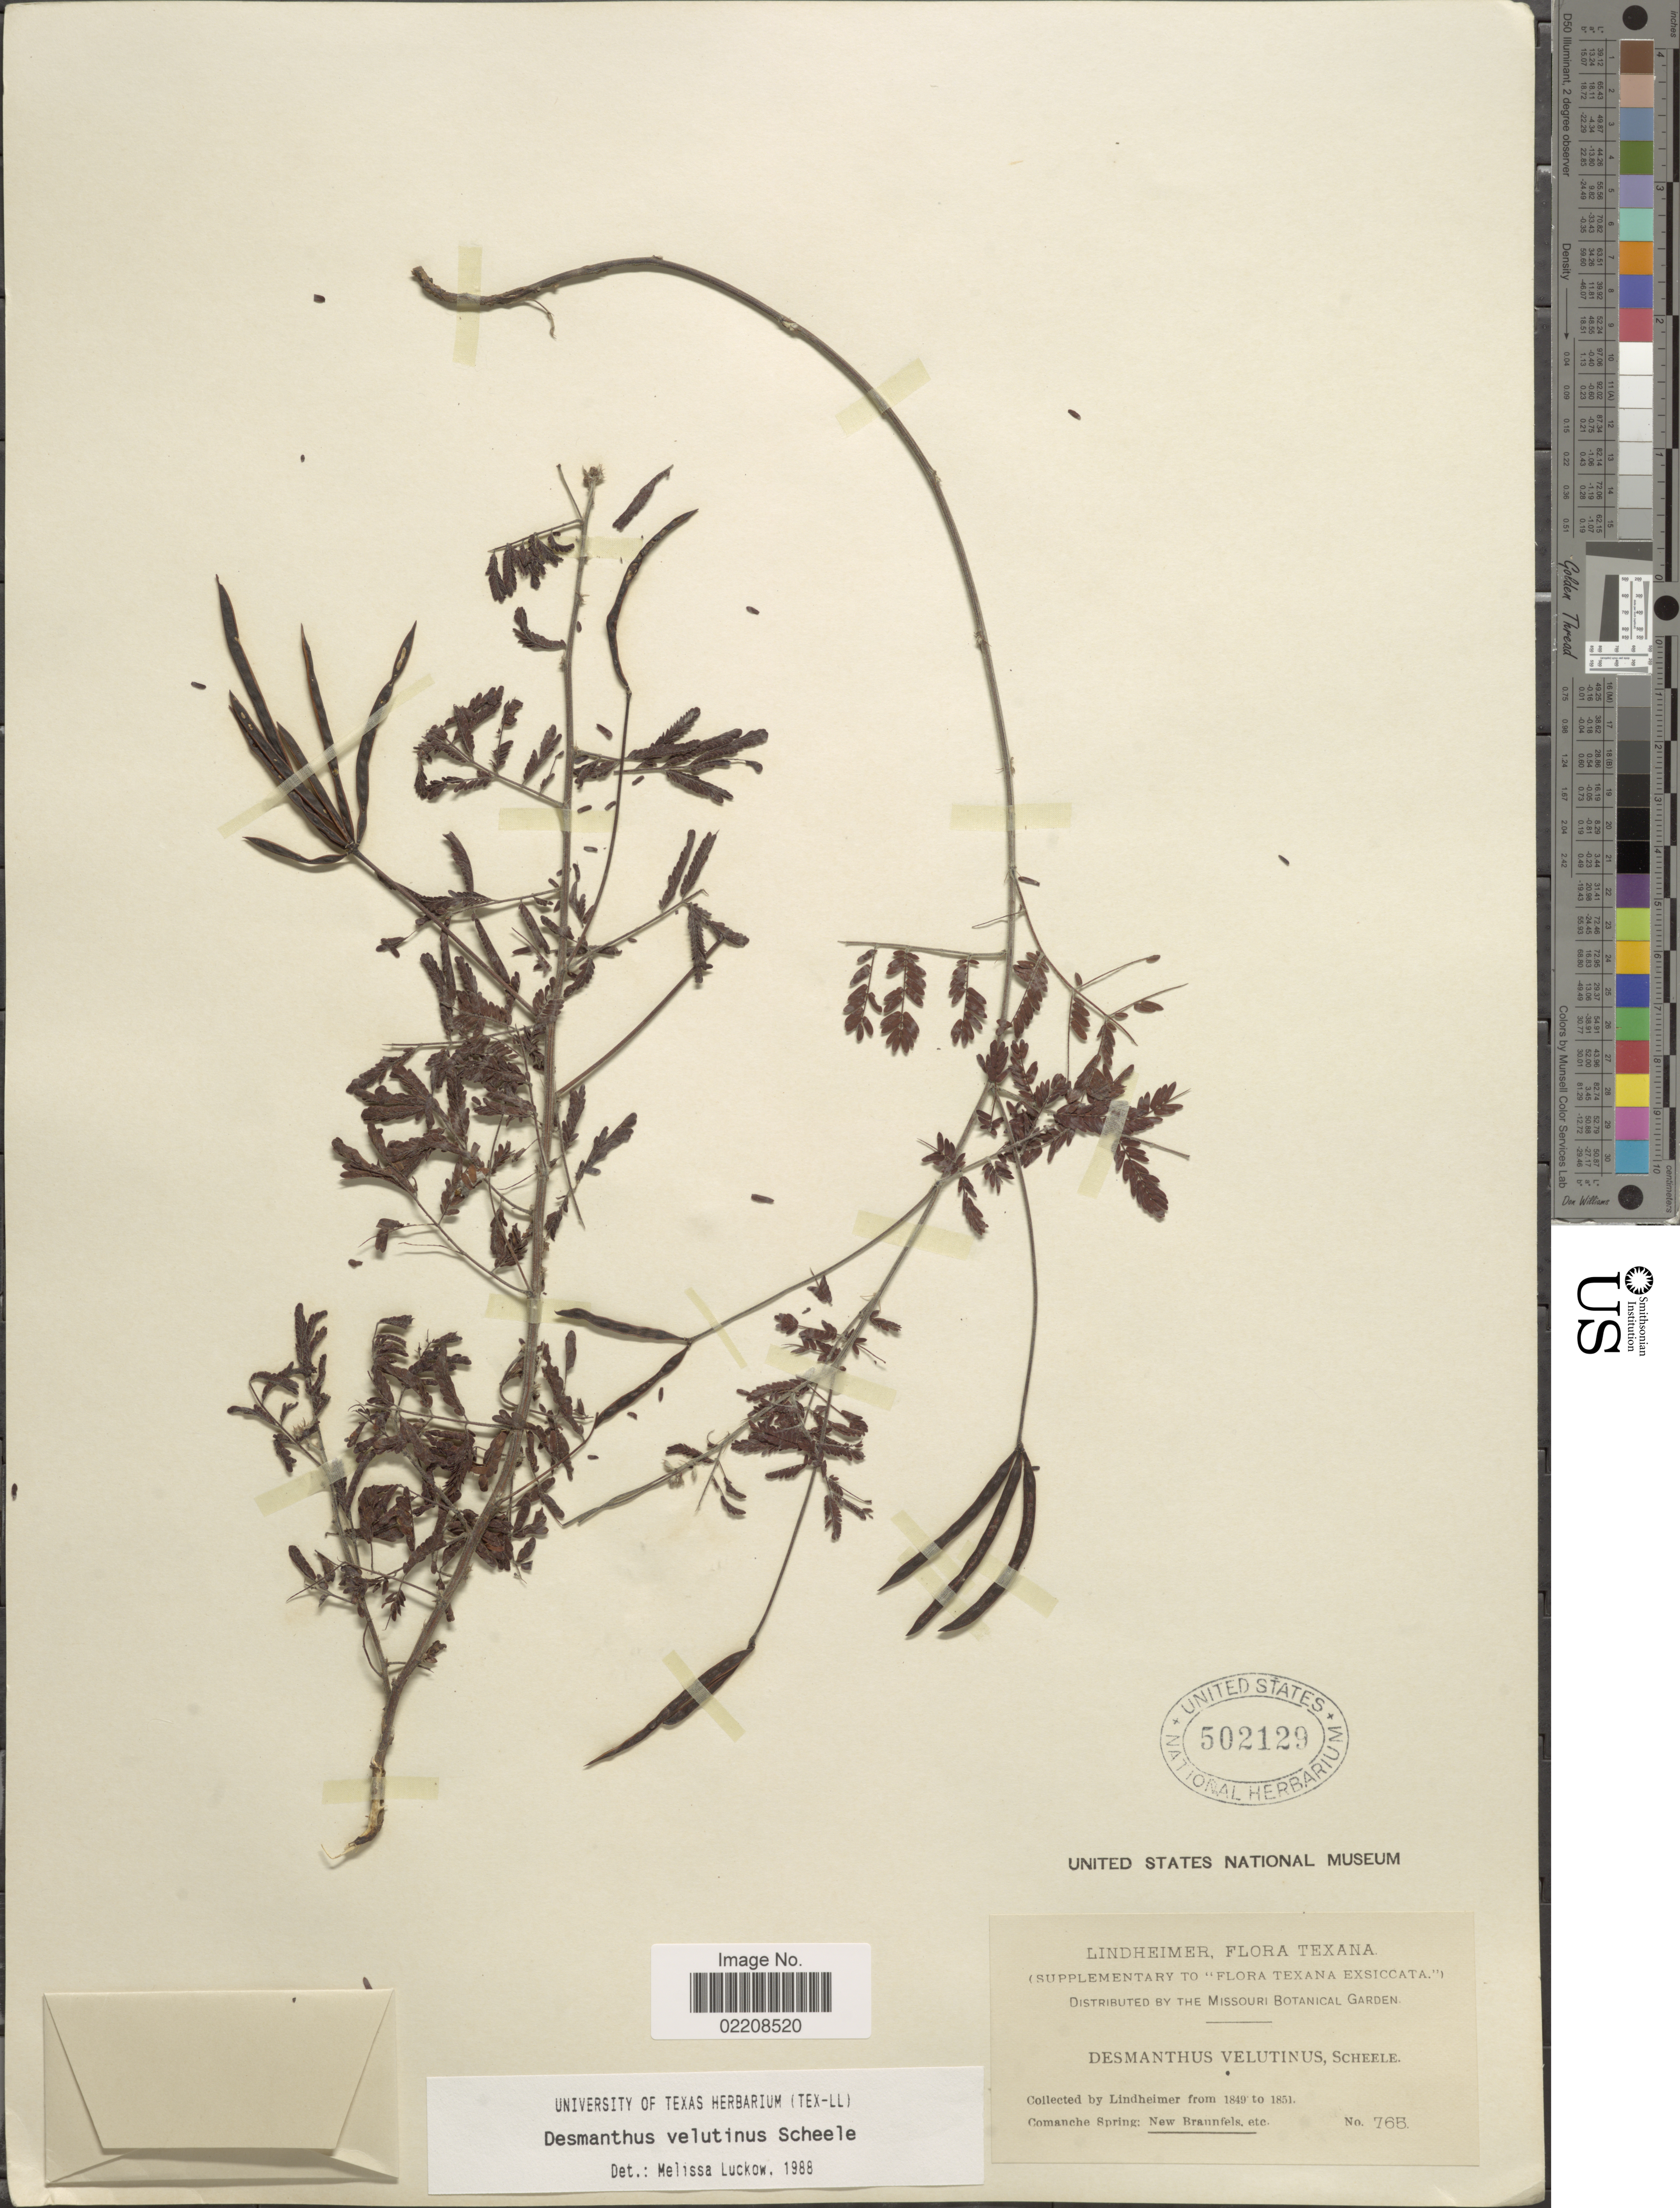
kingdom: Plantae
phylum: Tracheophyta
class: Magnoliopsida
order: Fabales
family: Fabaceae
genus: Desmanthus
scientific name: Desmanthus velutinus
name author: Scheele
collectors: -. Lindheimer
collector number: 765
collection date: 1849/1851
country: United States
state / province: Texas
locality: Texana. Comanche Spring: New Braunfels, etc.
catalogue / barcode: US 502129